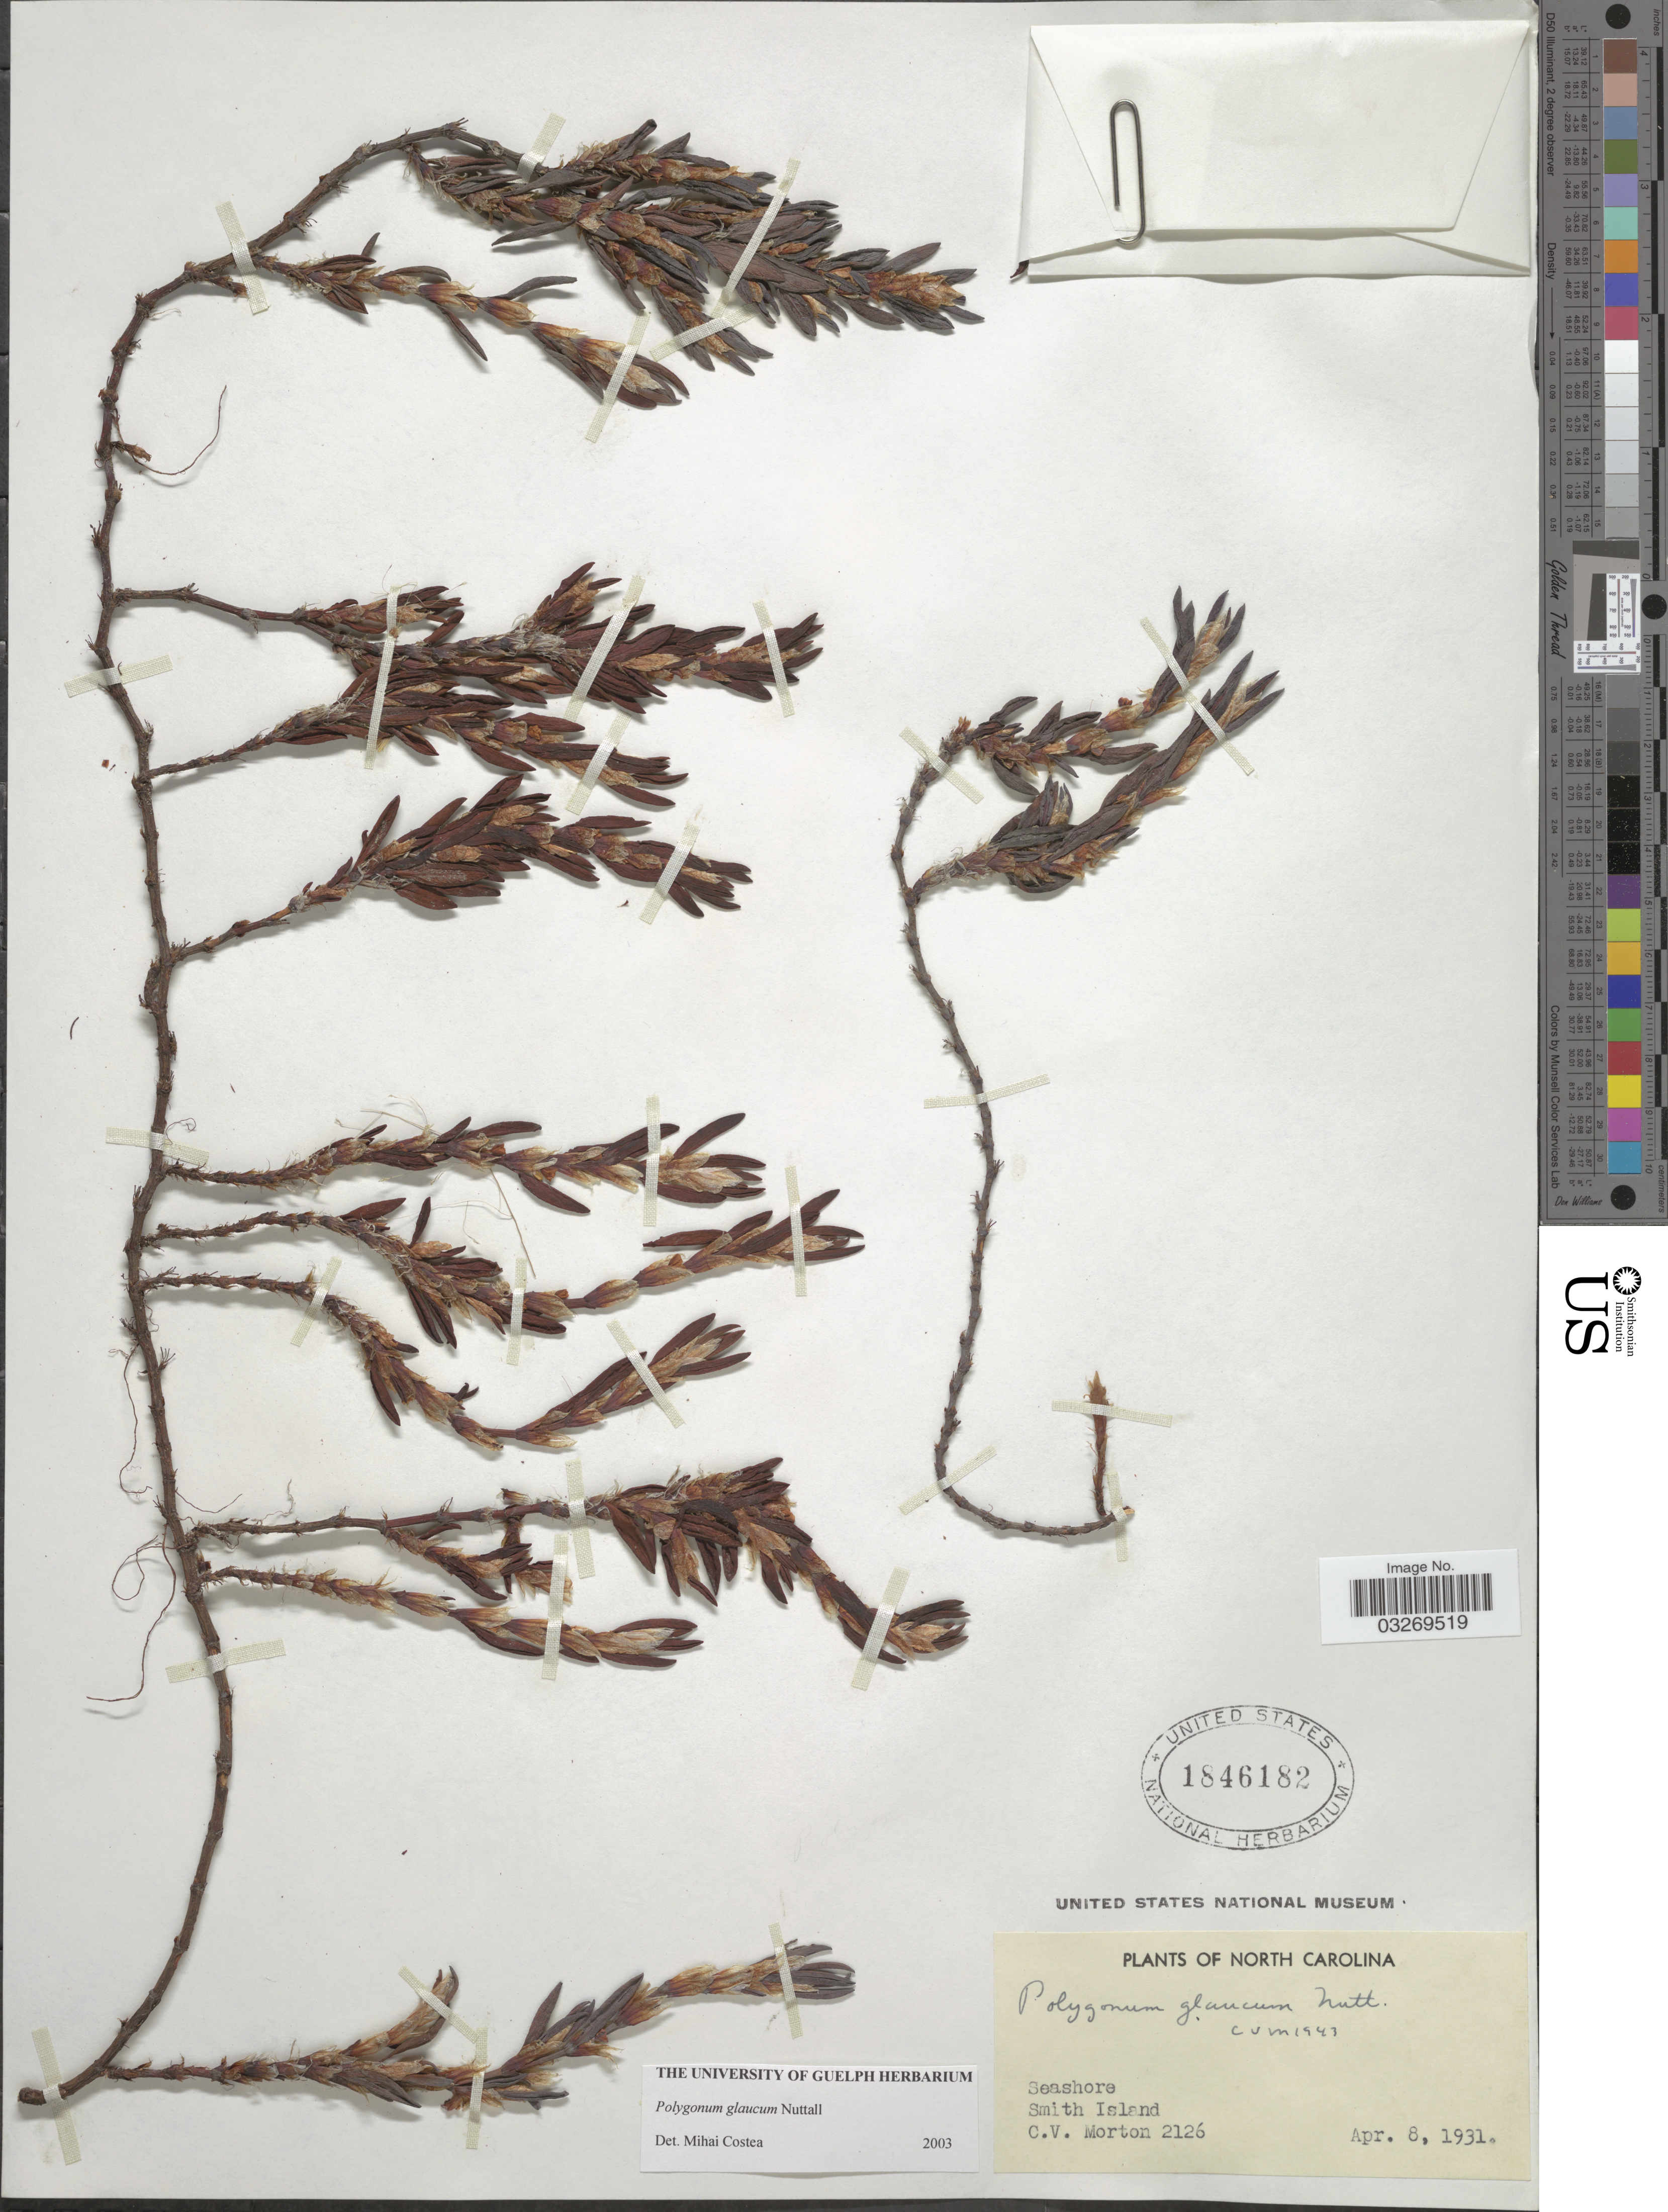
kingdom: Plantae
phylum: Tracheophyta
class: Magnoliopsida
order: Caryophyllales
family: Polygonaceae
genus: Polygonum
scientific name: Polygonum glaucum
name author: Nutt.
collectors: C. V. Morton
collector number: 2126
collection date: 1931-04-08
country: United States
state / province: North Carolina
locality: Seashore, Smith Island.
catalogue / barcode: US 1846182